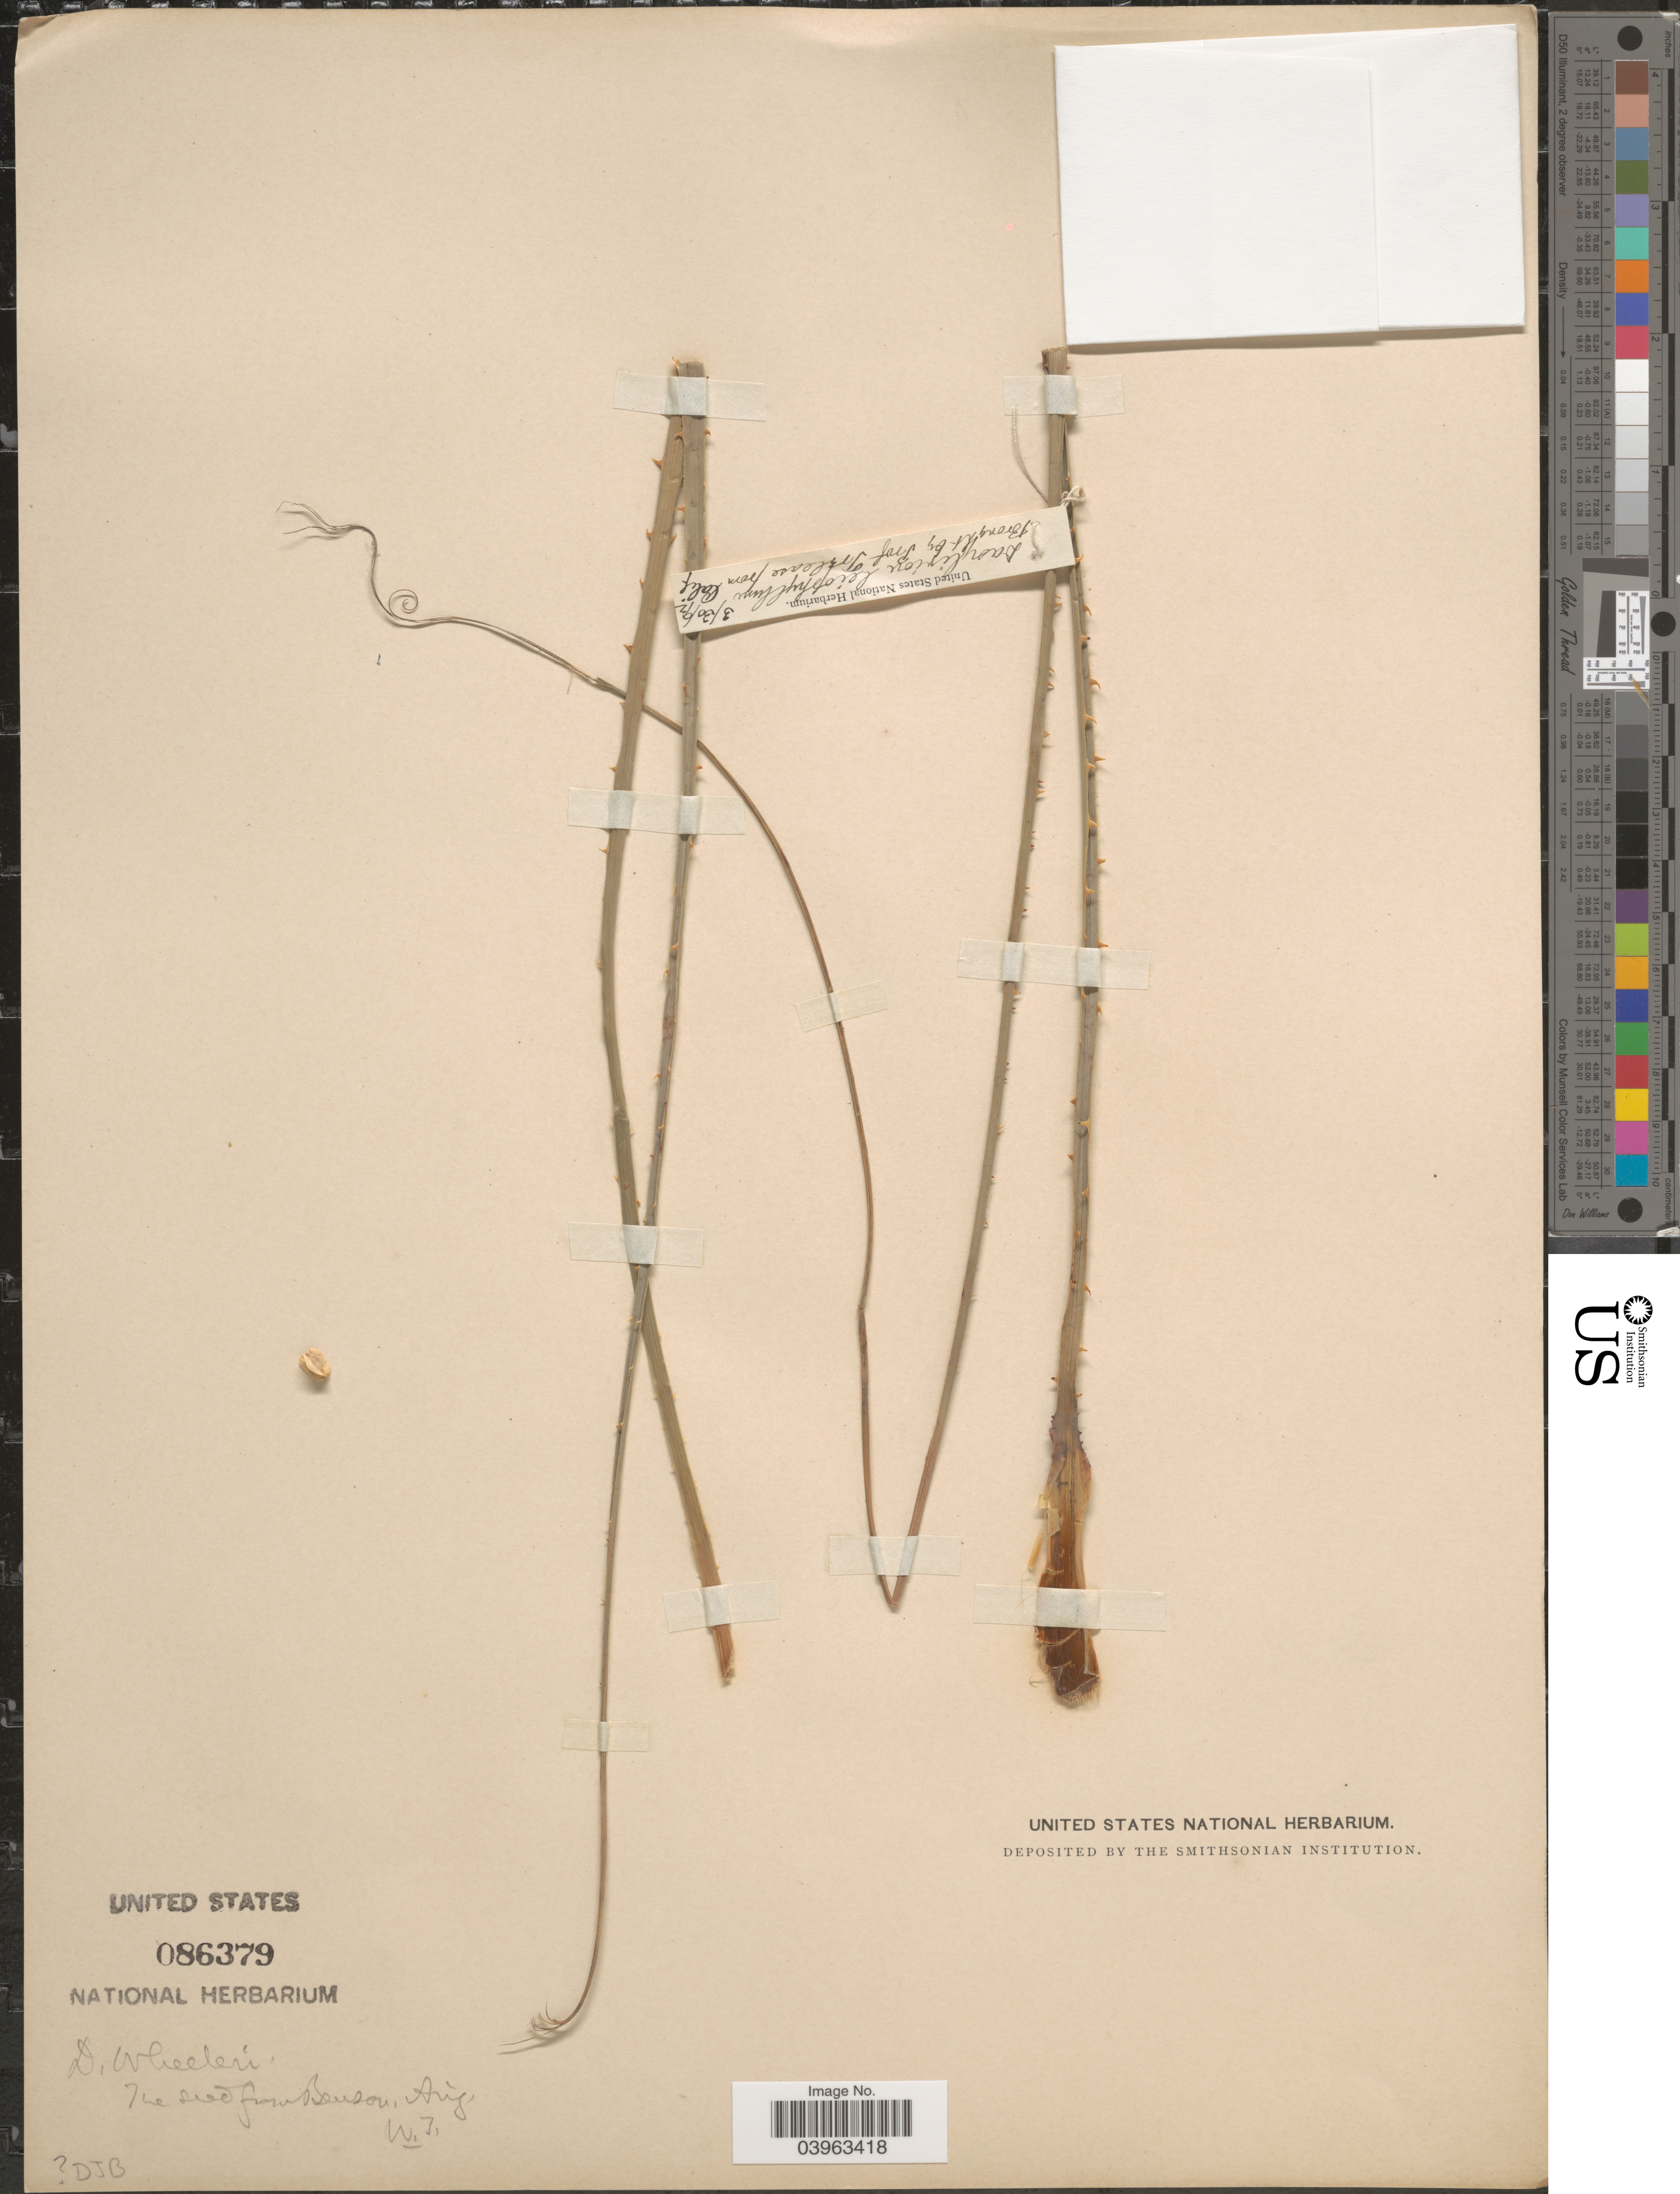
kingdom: Plantae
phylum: Tracheophyta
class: Liliopsida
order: Asparagales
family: Asparagaceae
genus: Dasylirion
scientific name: Dasylirion wheeleri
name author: S. Watson ex Rothr.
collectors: W.J.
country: United States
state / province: Arizona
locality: The seed from Benson.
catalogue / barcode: US 86379